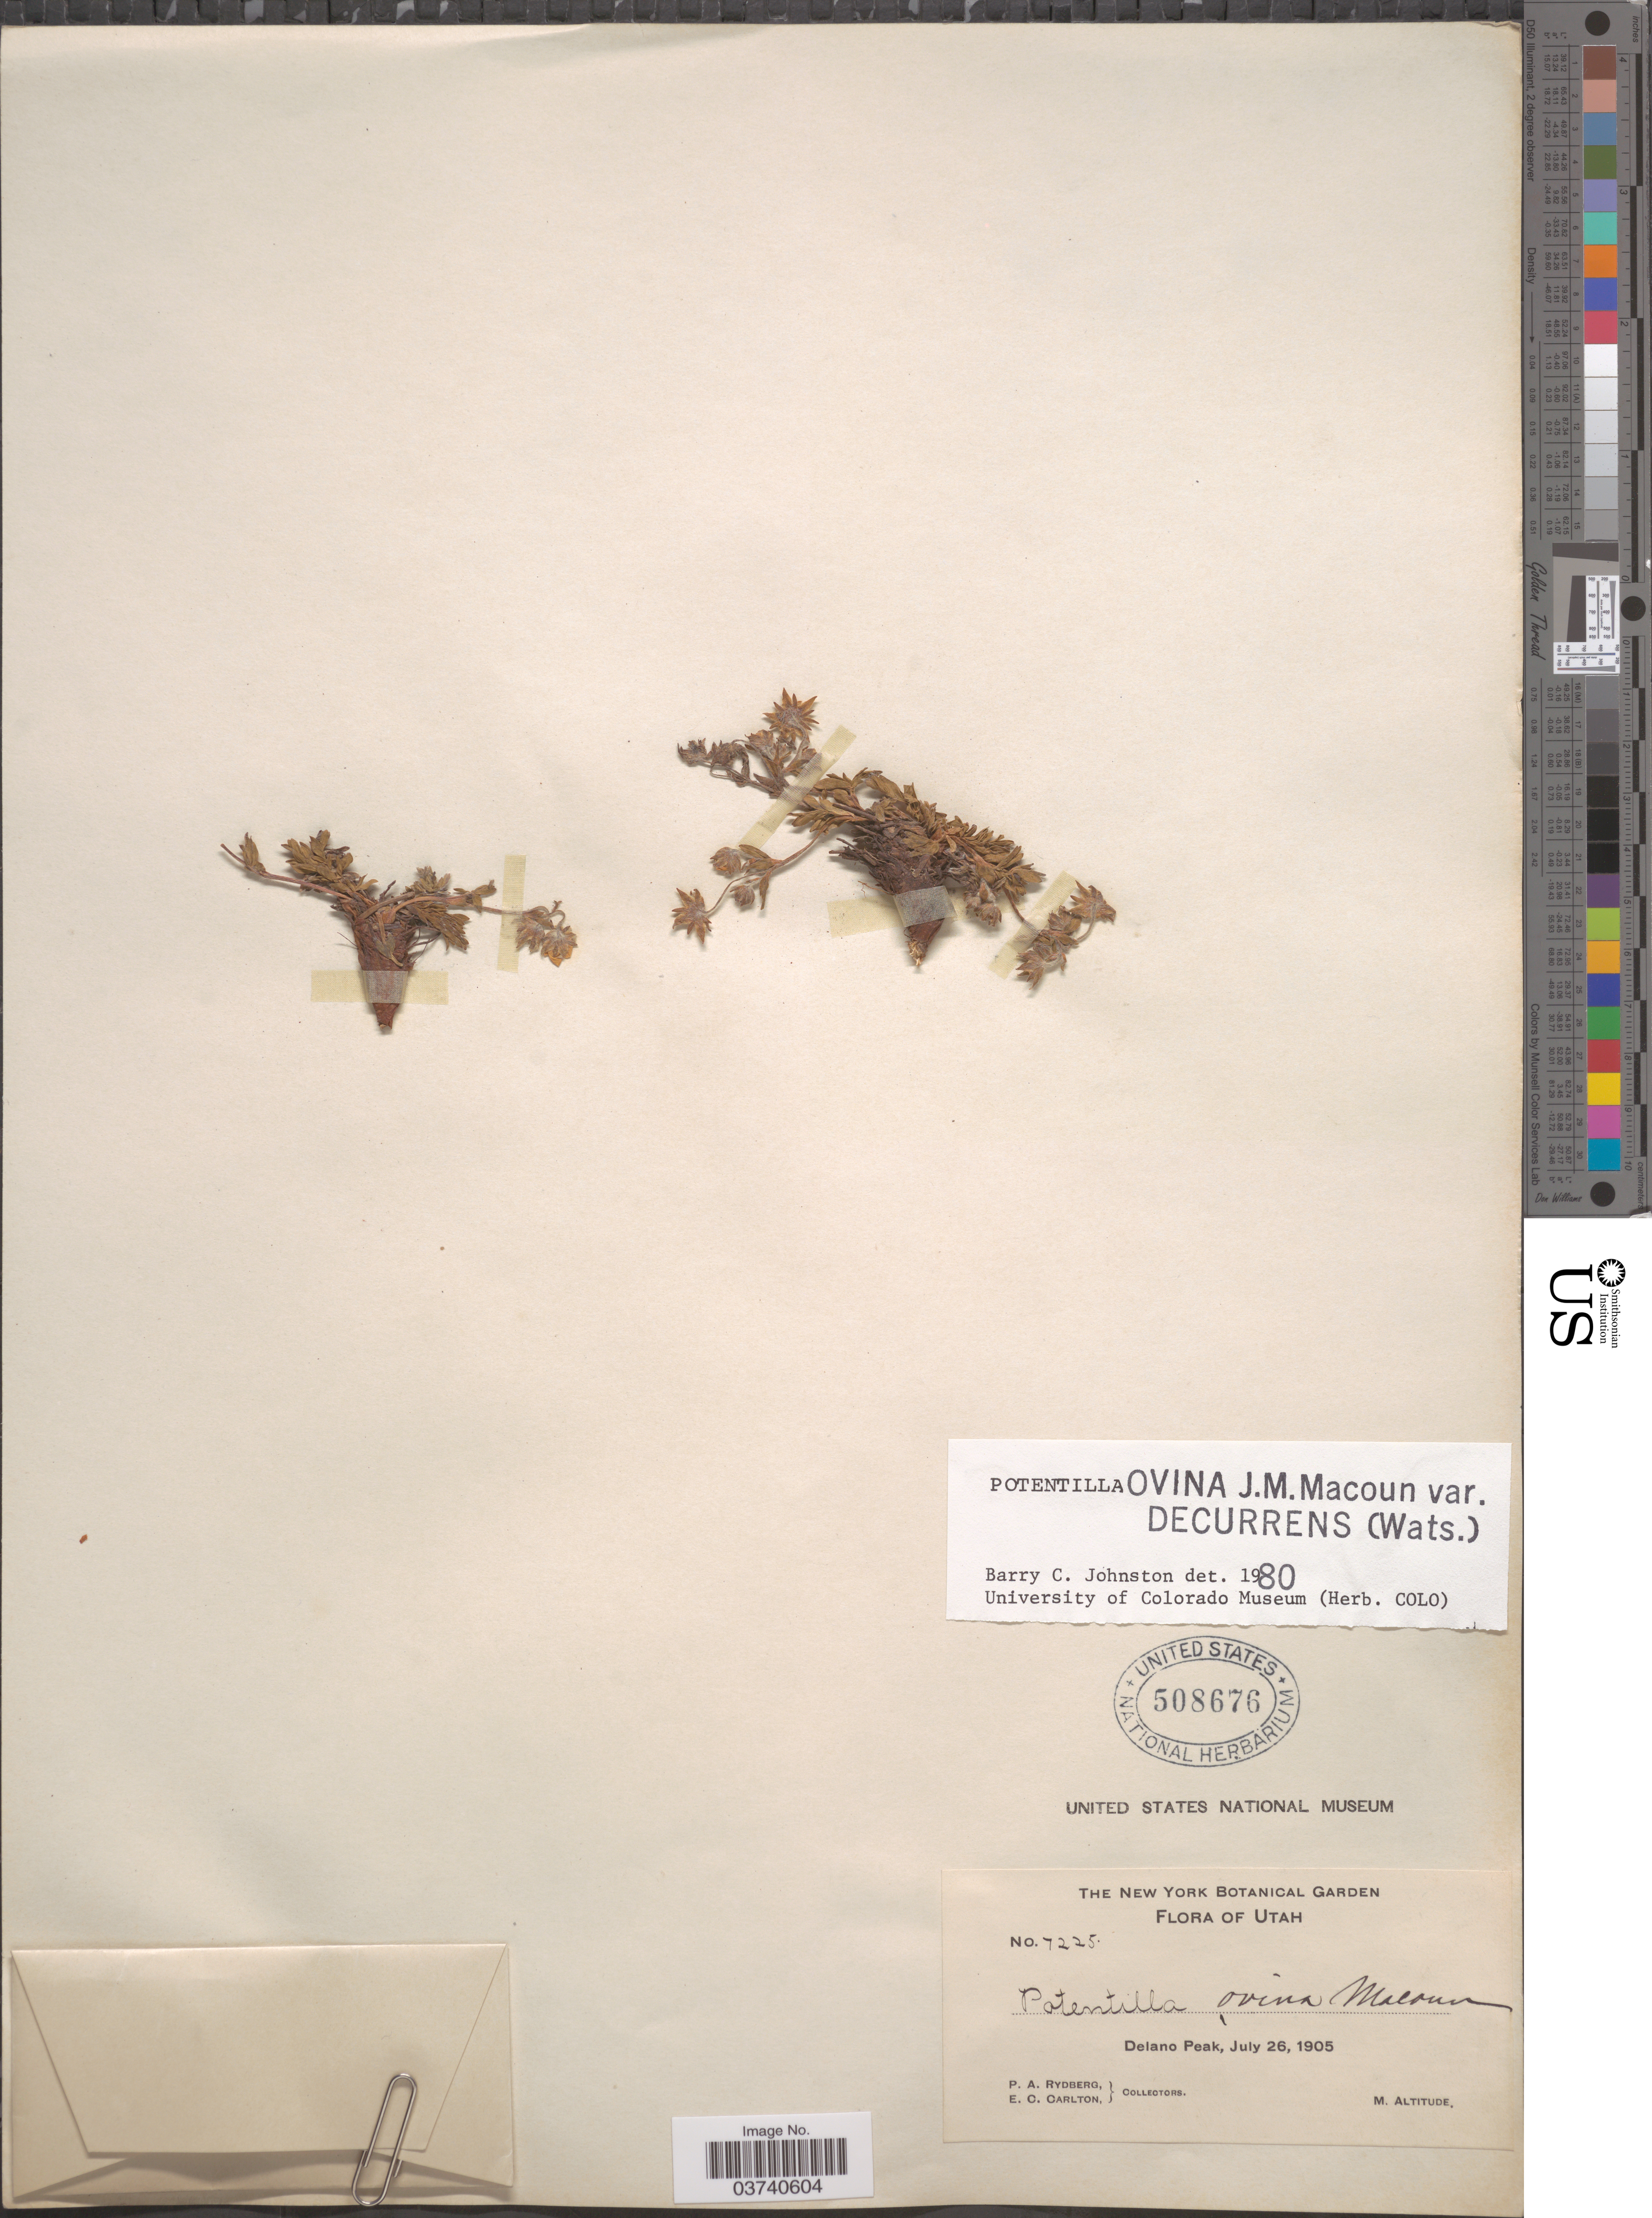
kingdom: Plantae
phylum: Tracheophyta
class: Magnoliopsida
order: Rosales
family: Rosaceae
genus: Potentilla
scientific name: Potentilla ovina var. decurrens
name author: (S. Watson) S.L. Welsh & B.C. Johnst.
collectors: P. A. Rydberg & E. Carlton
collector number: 7225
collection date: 1905-07-26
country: United States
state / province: Utah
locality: Delano Peak.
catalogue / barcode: US 508676